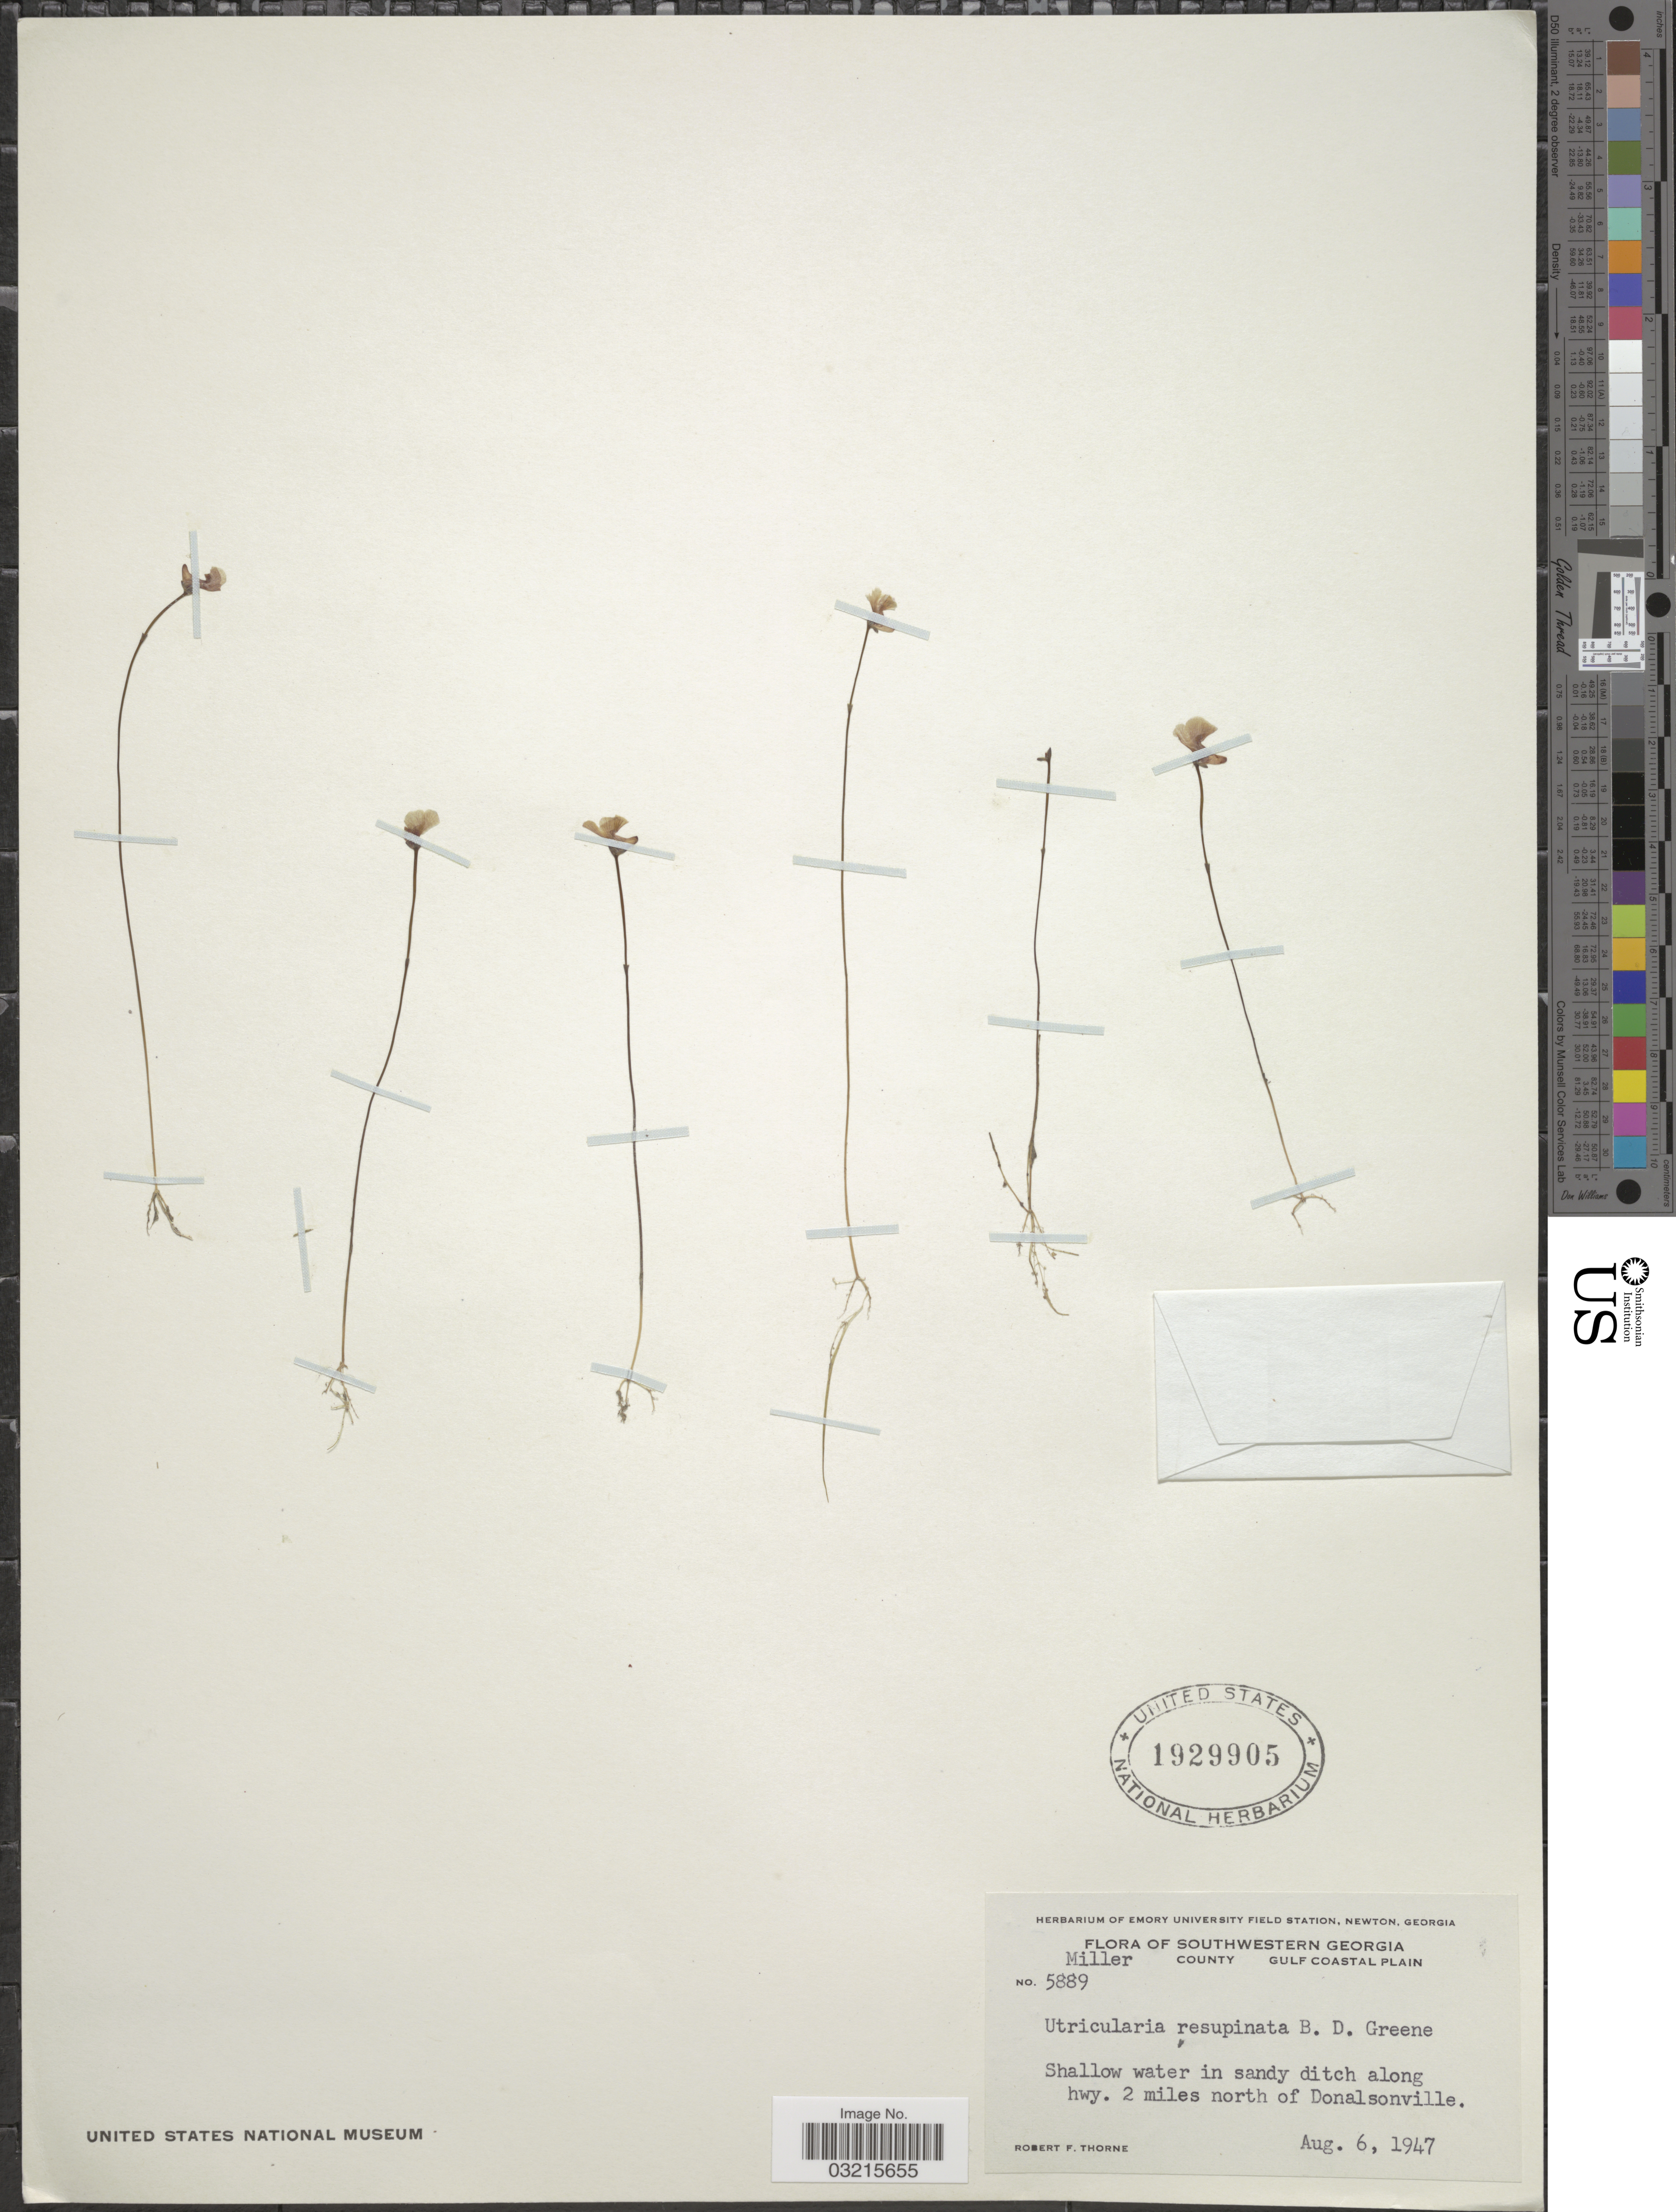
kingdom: Plantae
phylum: Tracheophyta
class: Magnoliopsida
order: Lamiales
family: Lentibulariaceae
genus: Utricularia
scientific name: Utricularia resupinata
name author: B.D. Greene ex Bigelow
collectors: R. F. Thorne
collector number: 5889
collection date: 1947-08-06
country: United States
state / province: Georgia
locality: Southwestern Georgia, Miller County, Gulf Coastal Plain, Shallow water in sandy ditch along hwy. 2 miles north of Donalsonville.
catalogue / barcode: US 1929905